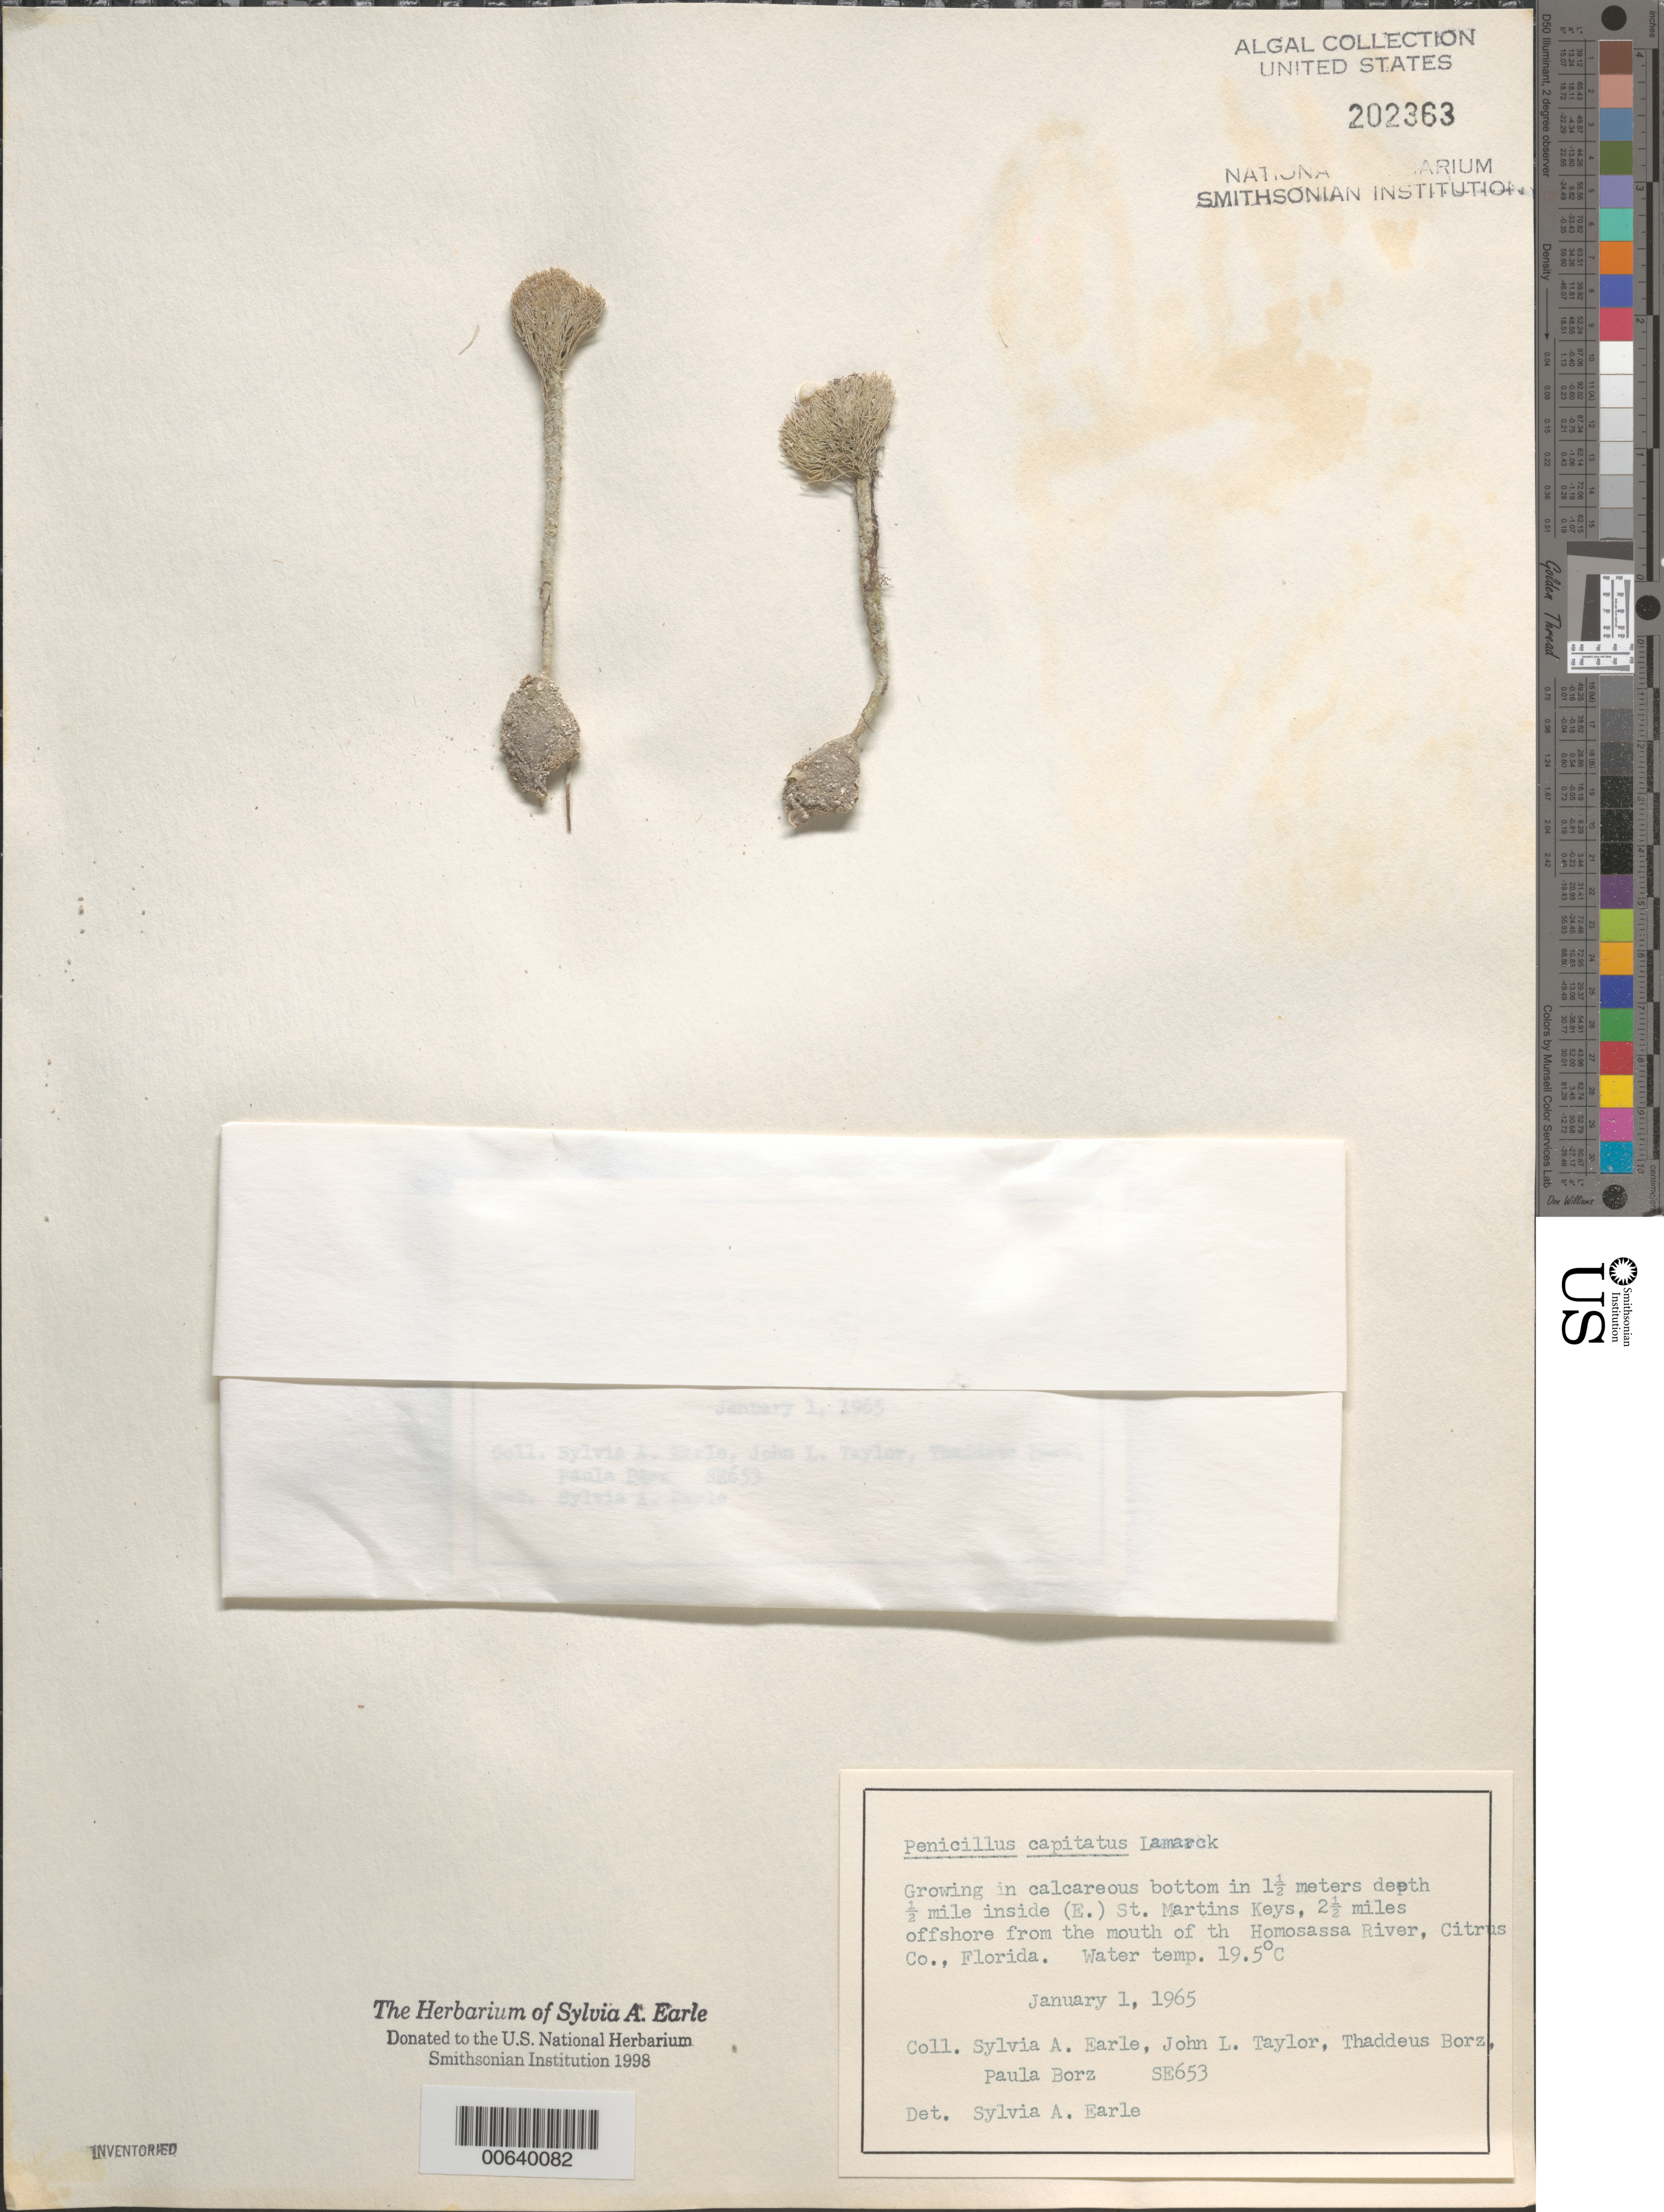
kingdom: Plantae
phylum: Chlorophyta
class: Ulvophyceae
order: Bryopsidales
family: Udoteaceae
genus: Penicillus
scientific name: Penicillus capitatus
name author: Lam.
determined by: Earle, S. A.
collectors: S. A. Earle, J. L. Taylor, T. Borz & P. Borz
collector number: SE 653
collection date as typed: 01 Jan 1965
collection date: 1965-01-01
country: United States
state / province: Florida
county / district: Citrus County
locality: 2.5 miles off Homosassa River mouth, 0.5 mile inside (east) St. Martins Keys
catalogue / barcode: US 202363